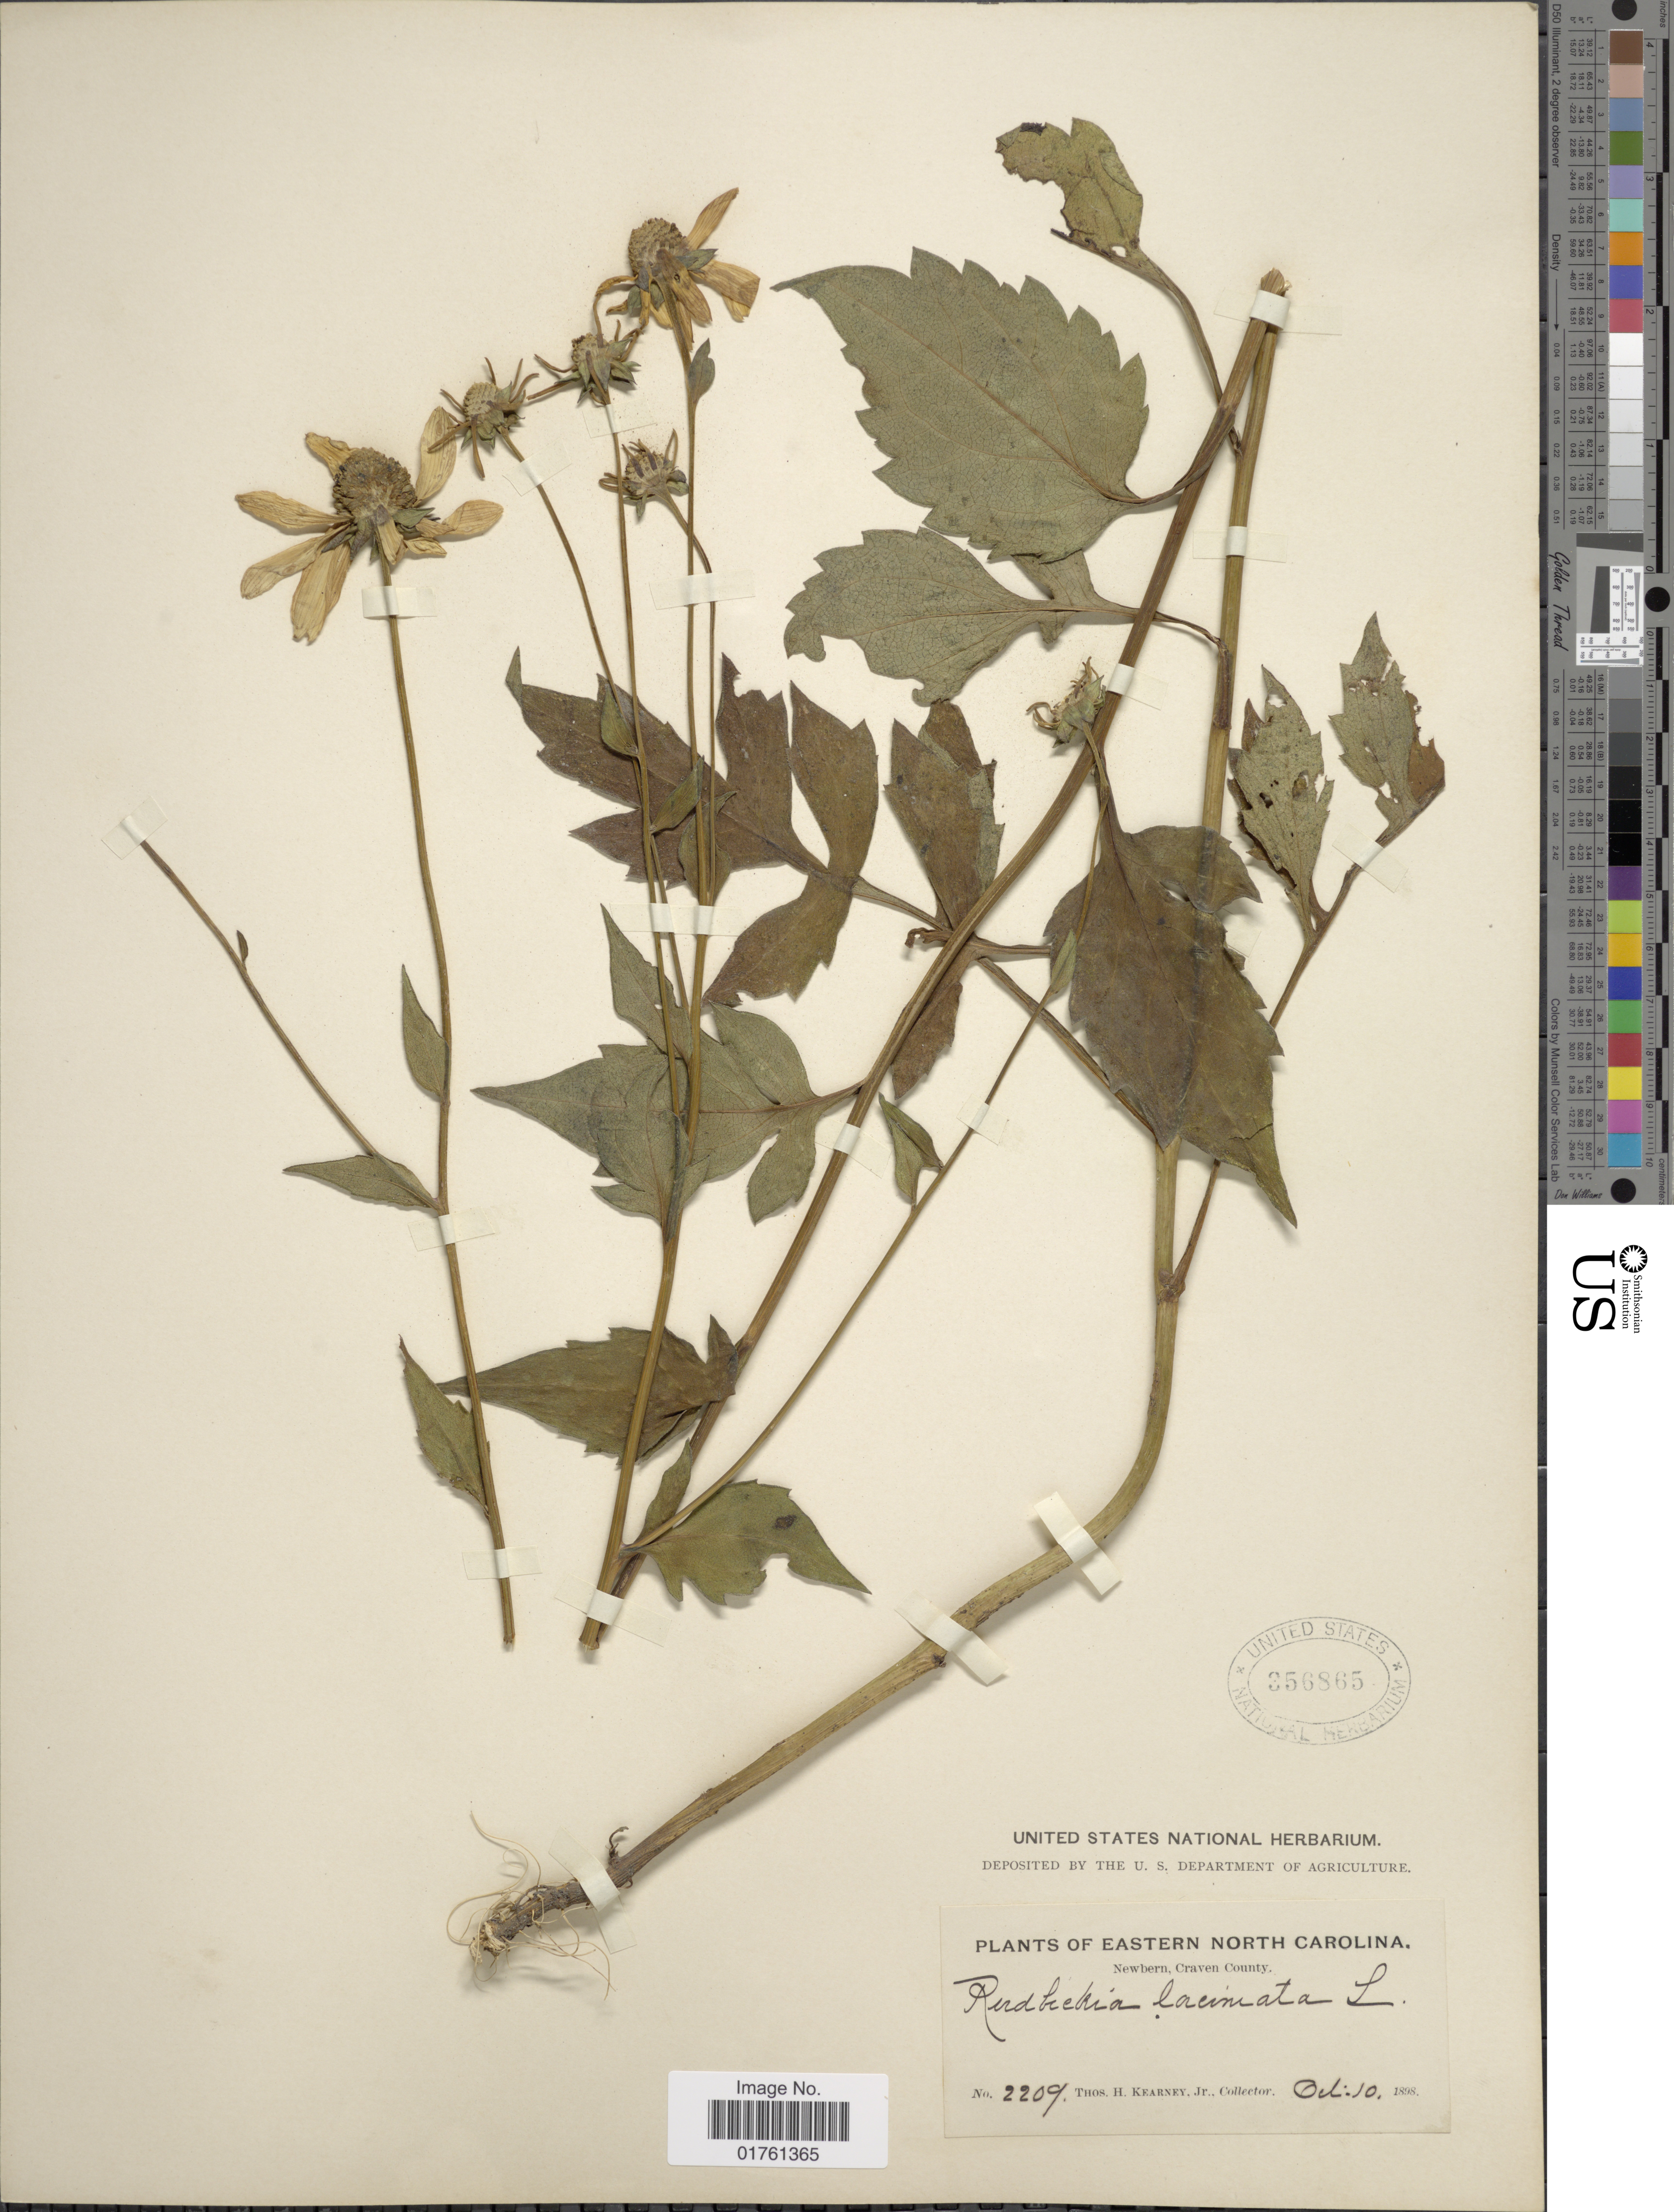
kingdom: Plantae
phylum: Tracheophyta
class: Magnoliopsida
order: Asterales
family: Asteraceae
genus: Rudbeckia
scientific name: Rudbeckia laciniata var. laciniata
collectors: T. H. Kearney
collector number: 2209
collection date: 1898-10-10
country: United States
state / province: North Carolina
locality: Eastern North Carolina, Newbern, Craven County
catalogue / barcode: US 356865